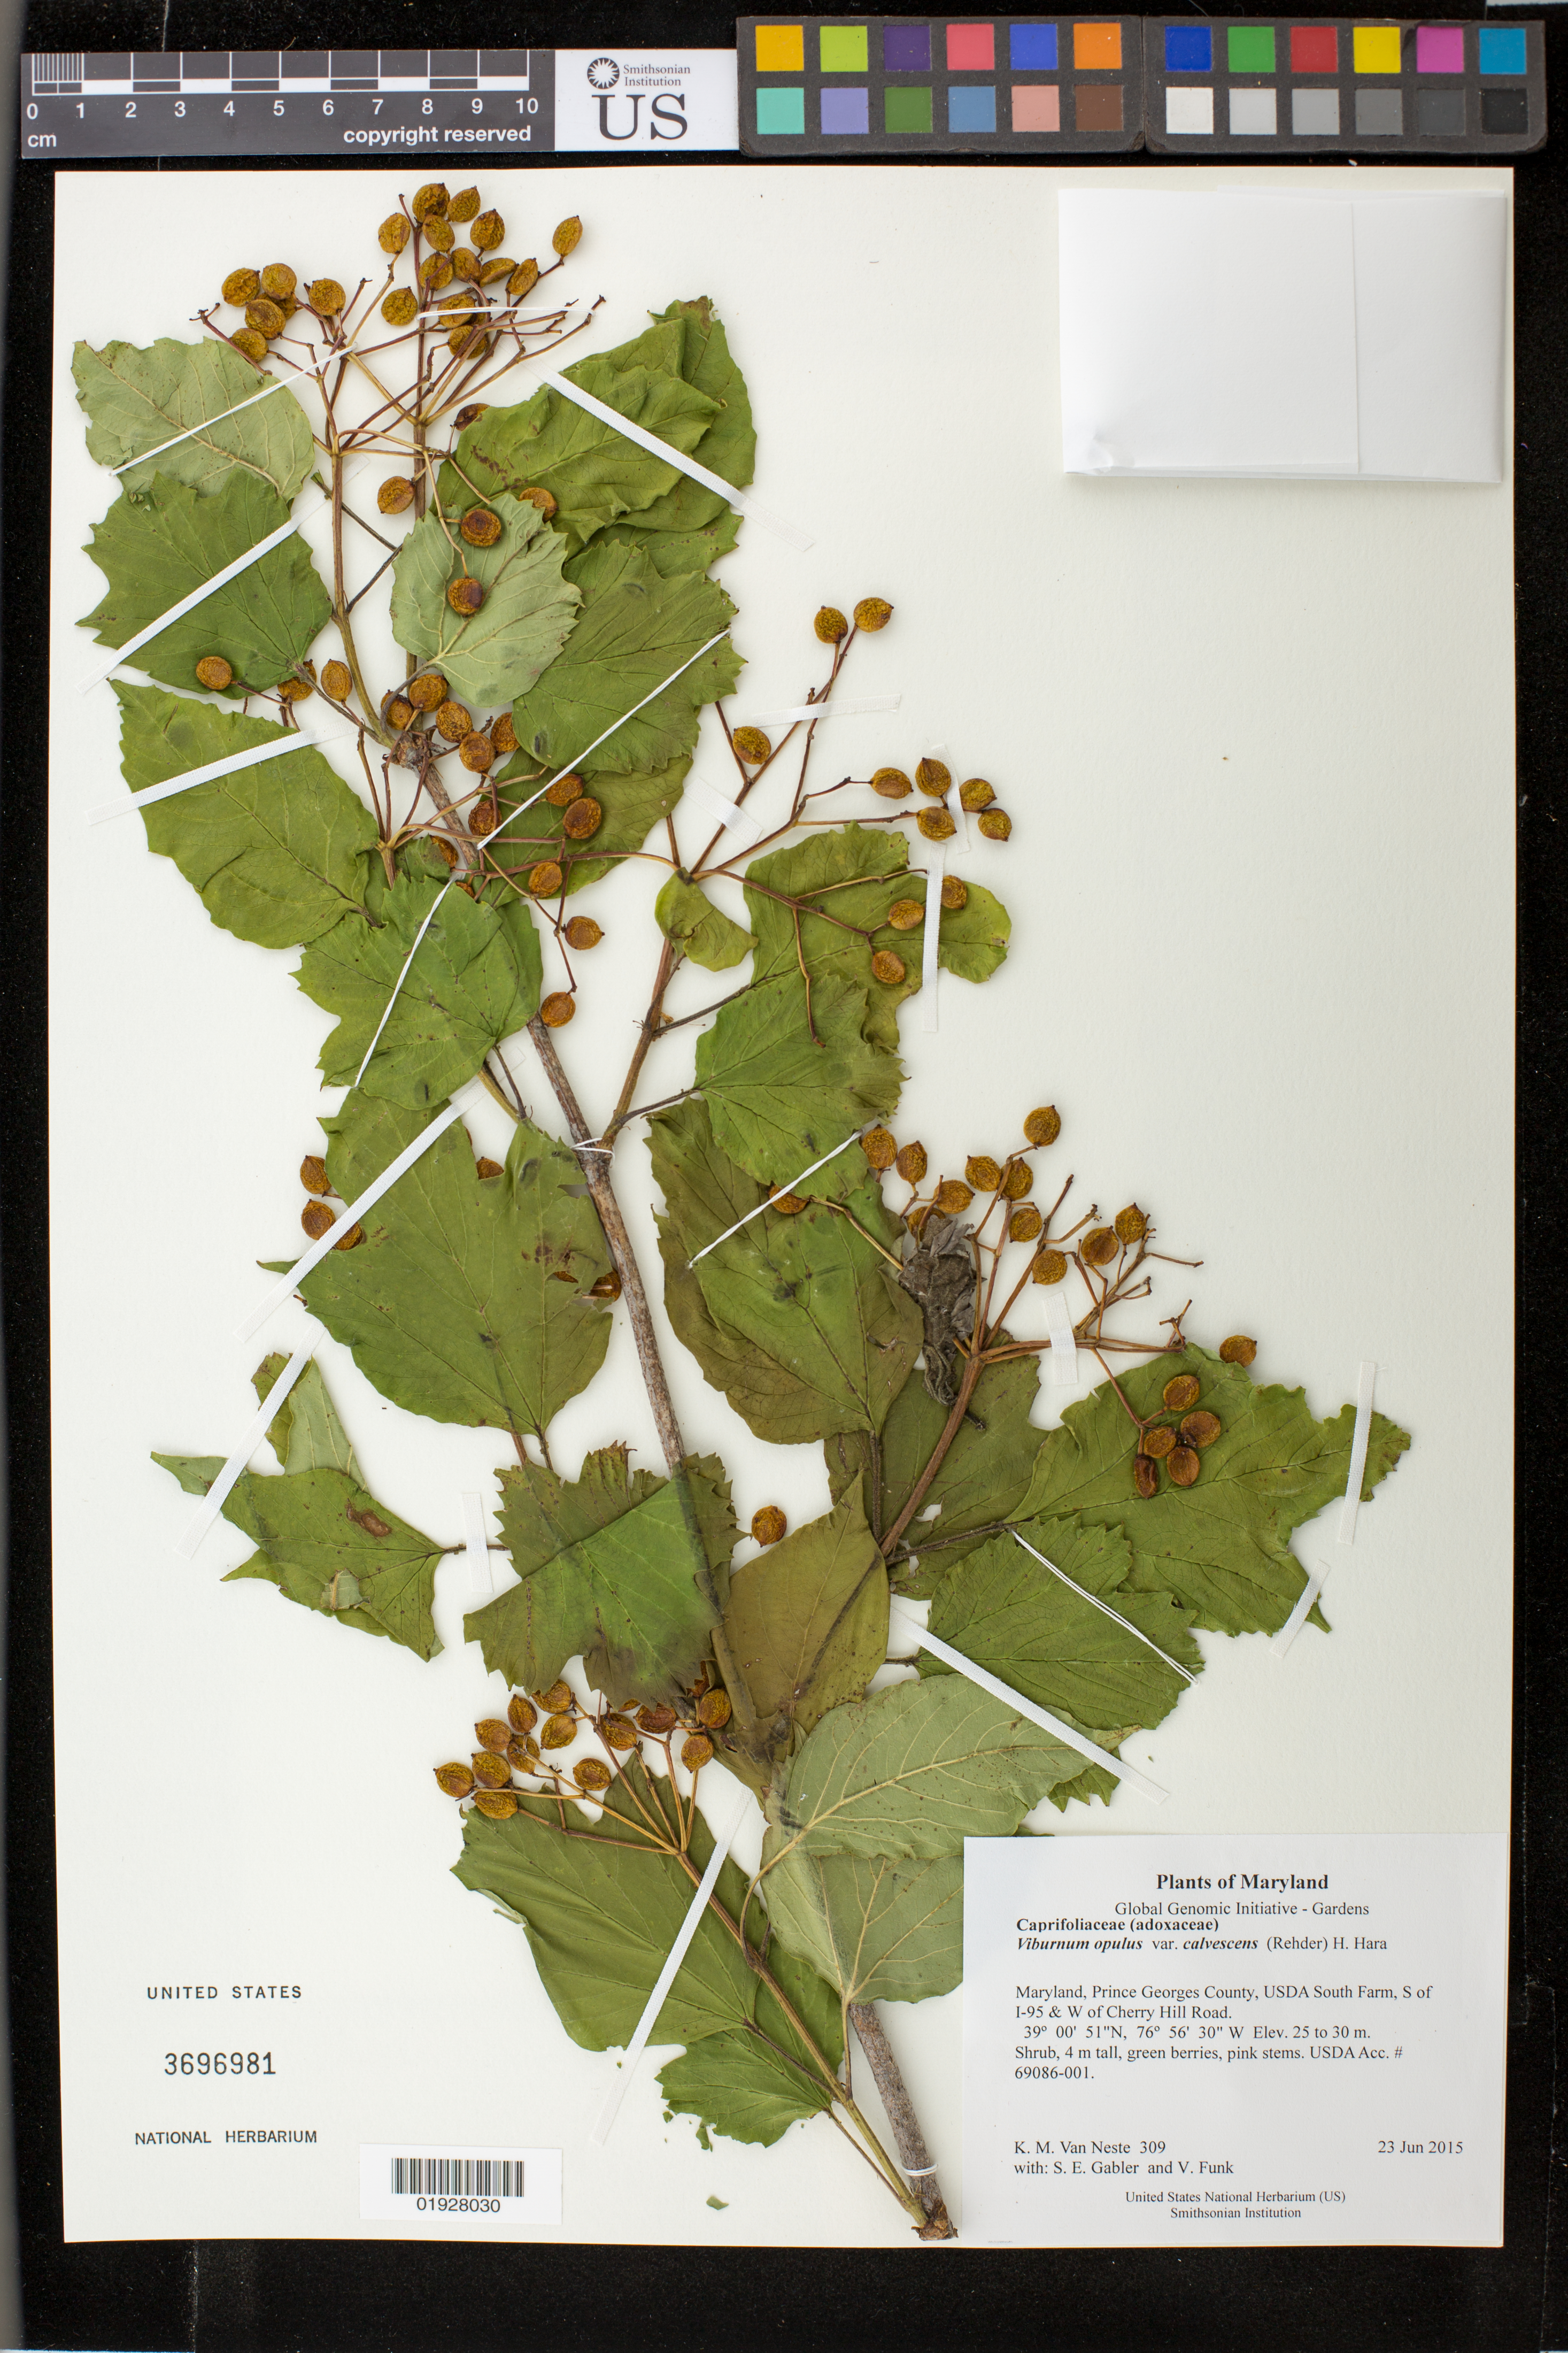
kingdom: Plantae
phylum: Tracheophyta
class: Magnoliopsida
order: Dipsacales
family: Viburnaceae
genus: Viburnum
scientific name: Viburnum opulus var. calvescens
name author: (Rehder) H. Hara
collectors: K. M. Van Neste, S. E. Gabler & V. Funk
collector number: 309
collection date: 2015-06-23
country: United States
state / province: Maryland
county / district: Prince George's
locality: USDA South Farm, S of I-95 & W of Cherry Hill Road.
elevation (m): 25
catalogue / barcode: US 3696981